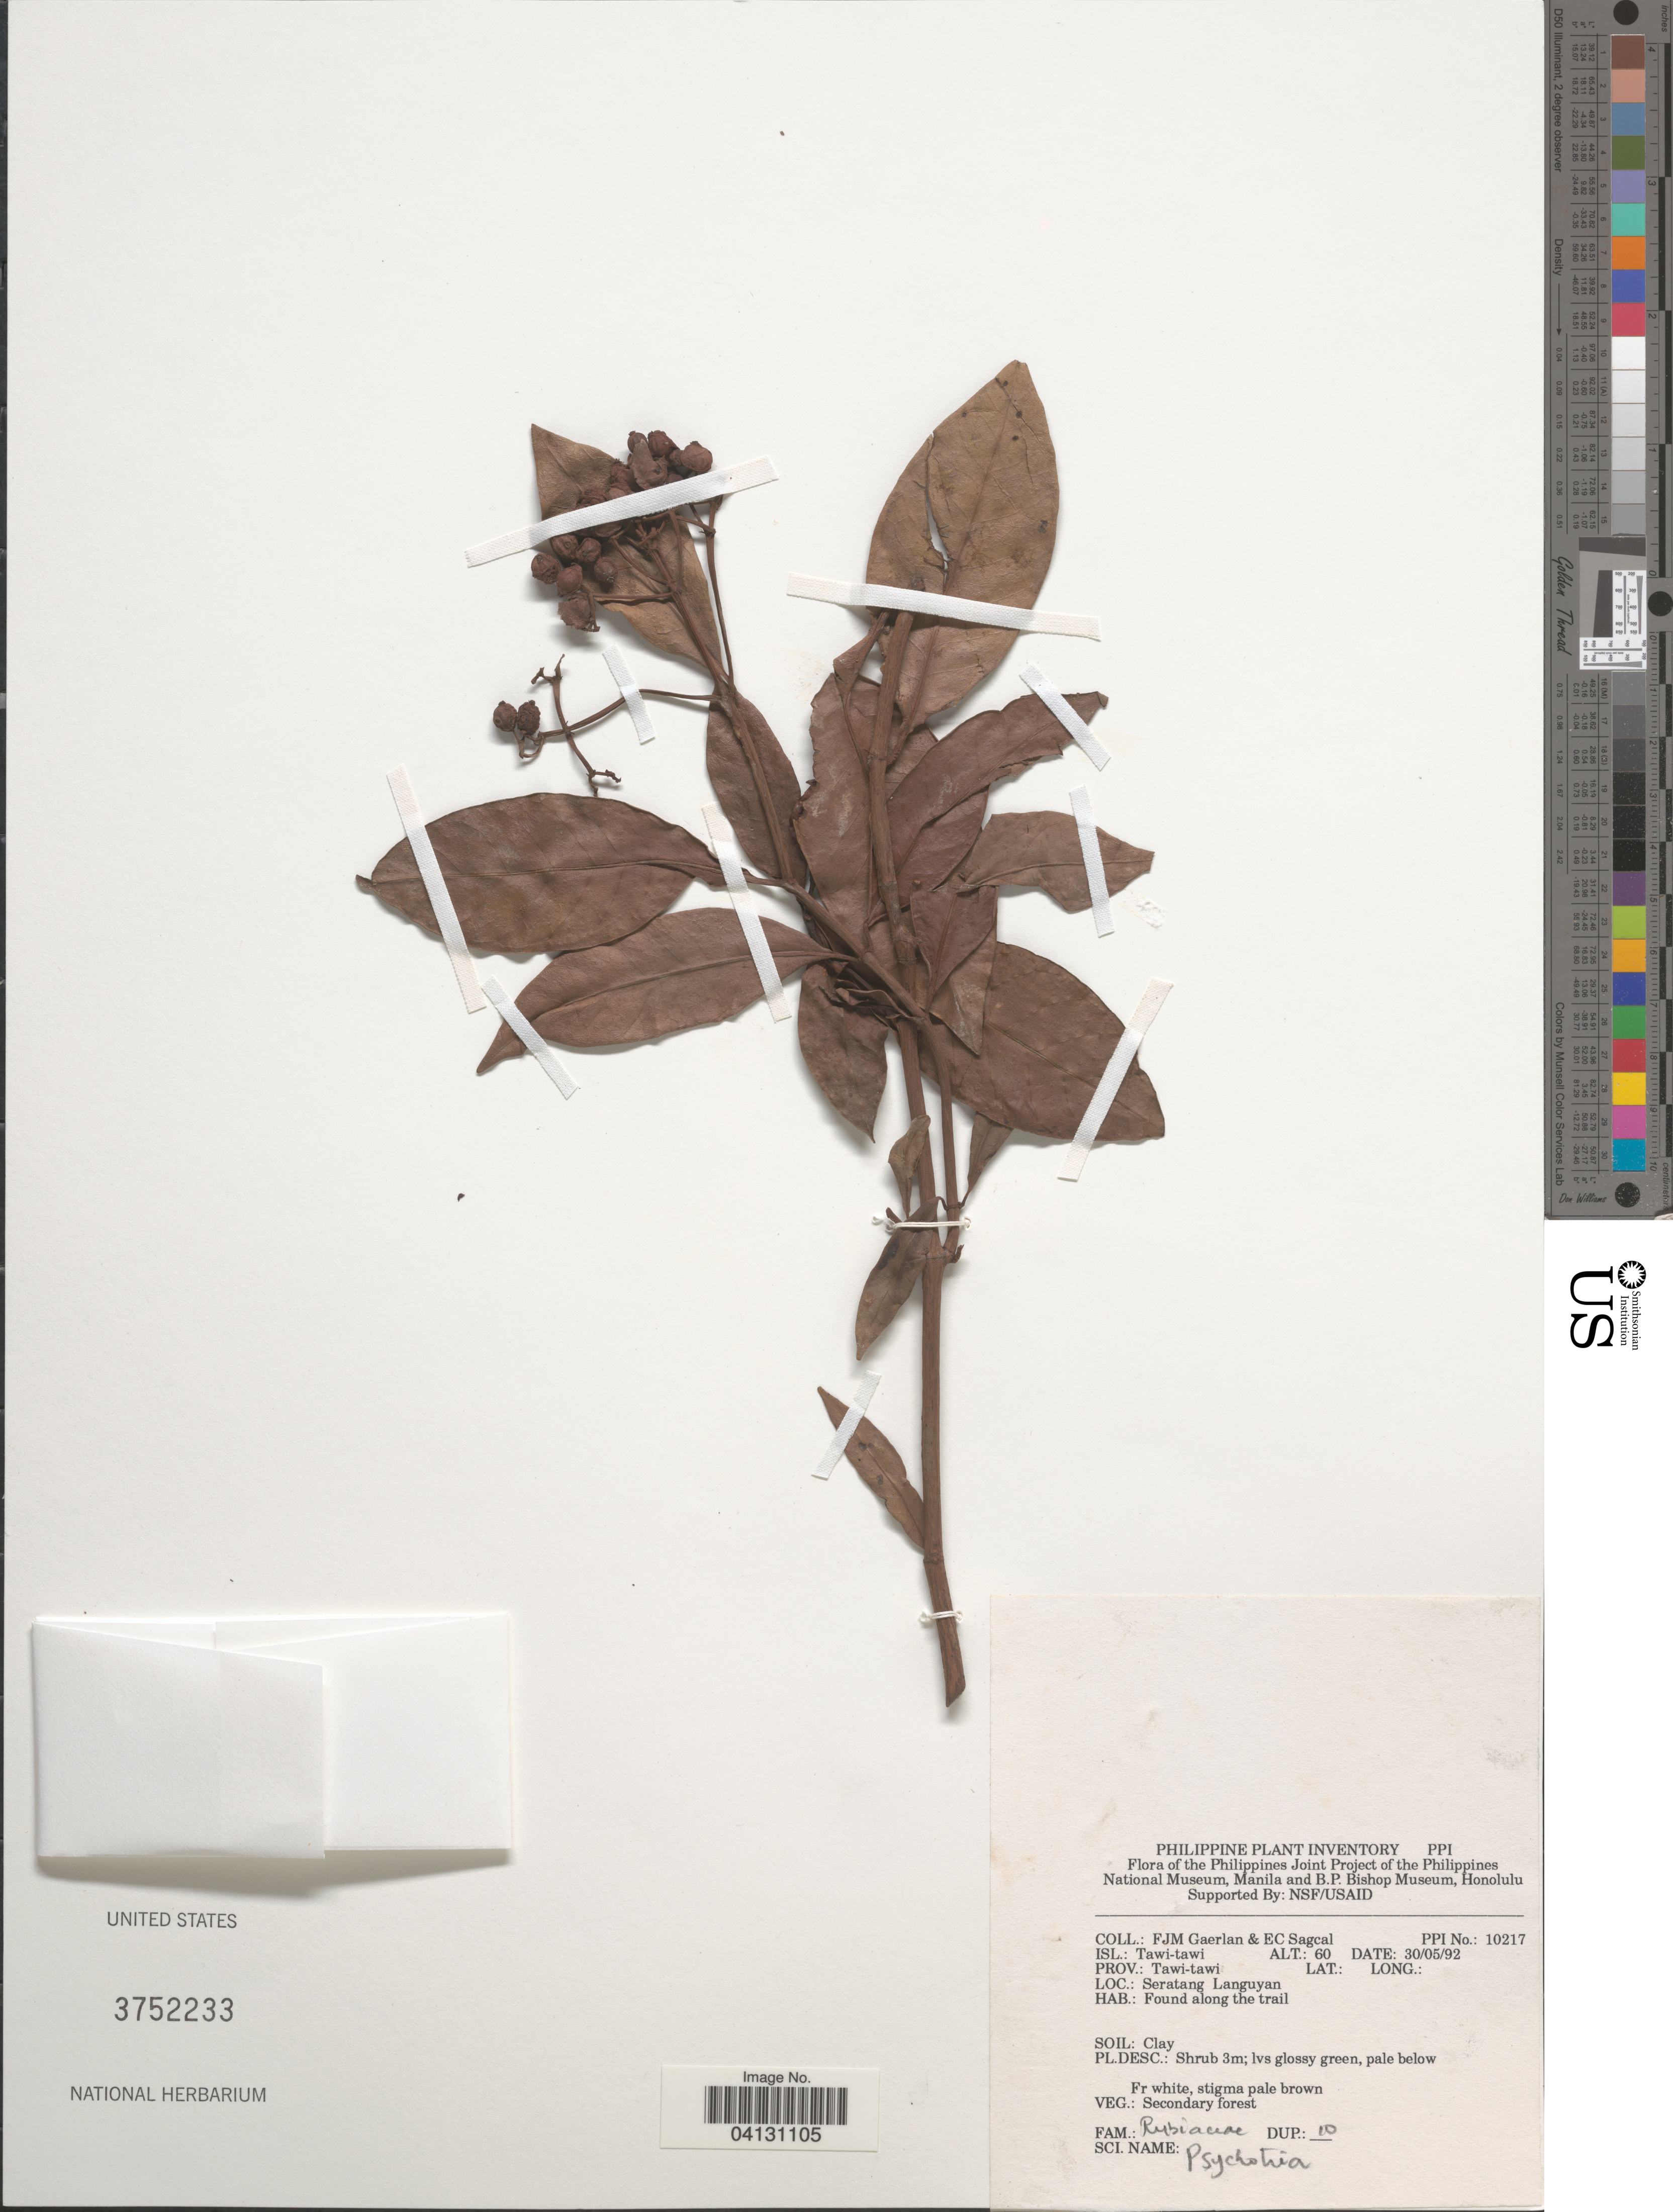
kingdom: Plantae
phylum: Tracheophyta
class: Magnoliopsida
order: Gentianales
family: Rubiaceae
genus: Psychotria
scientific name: Psychotria sp.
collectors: F. Gaerlan & E. Sagcal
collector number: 10217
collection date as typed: Transcribed d/m/y: 30/5/92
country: Philippines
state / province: Muslim Mindanao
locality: The Philippines Joint Project of the Philippines National Museum, Manila and B.P. Bishop Museum, Honolulu. Isl.: Tawi-tawi. Prov.: Tawi-tawi. Seratang Languyan. Along the trail.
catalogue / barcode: US 3752233